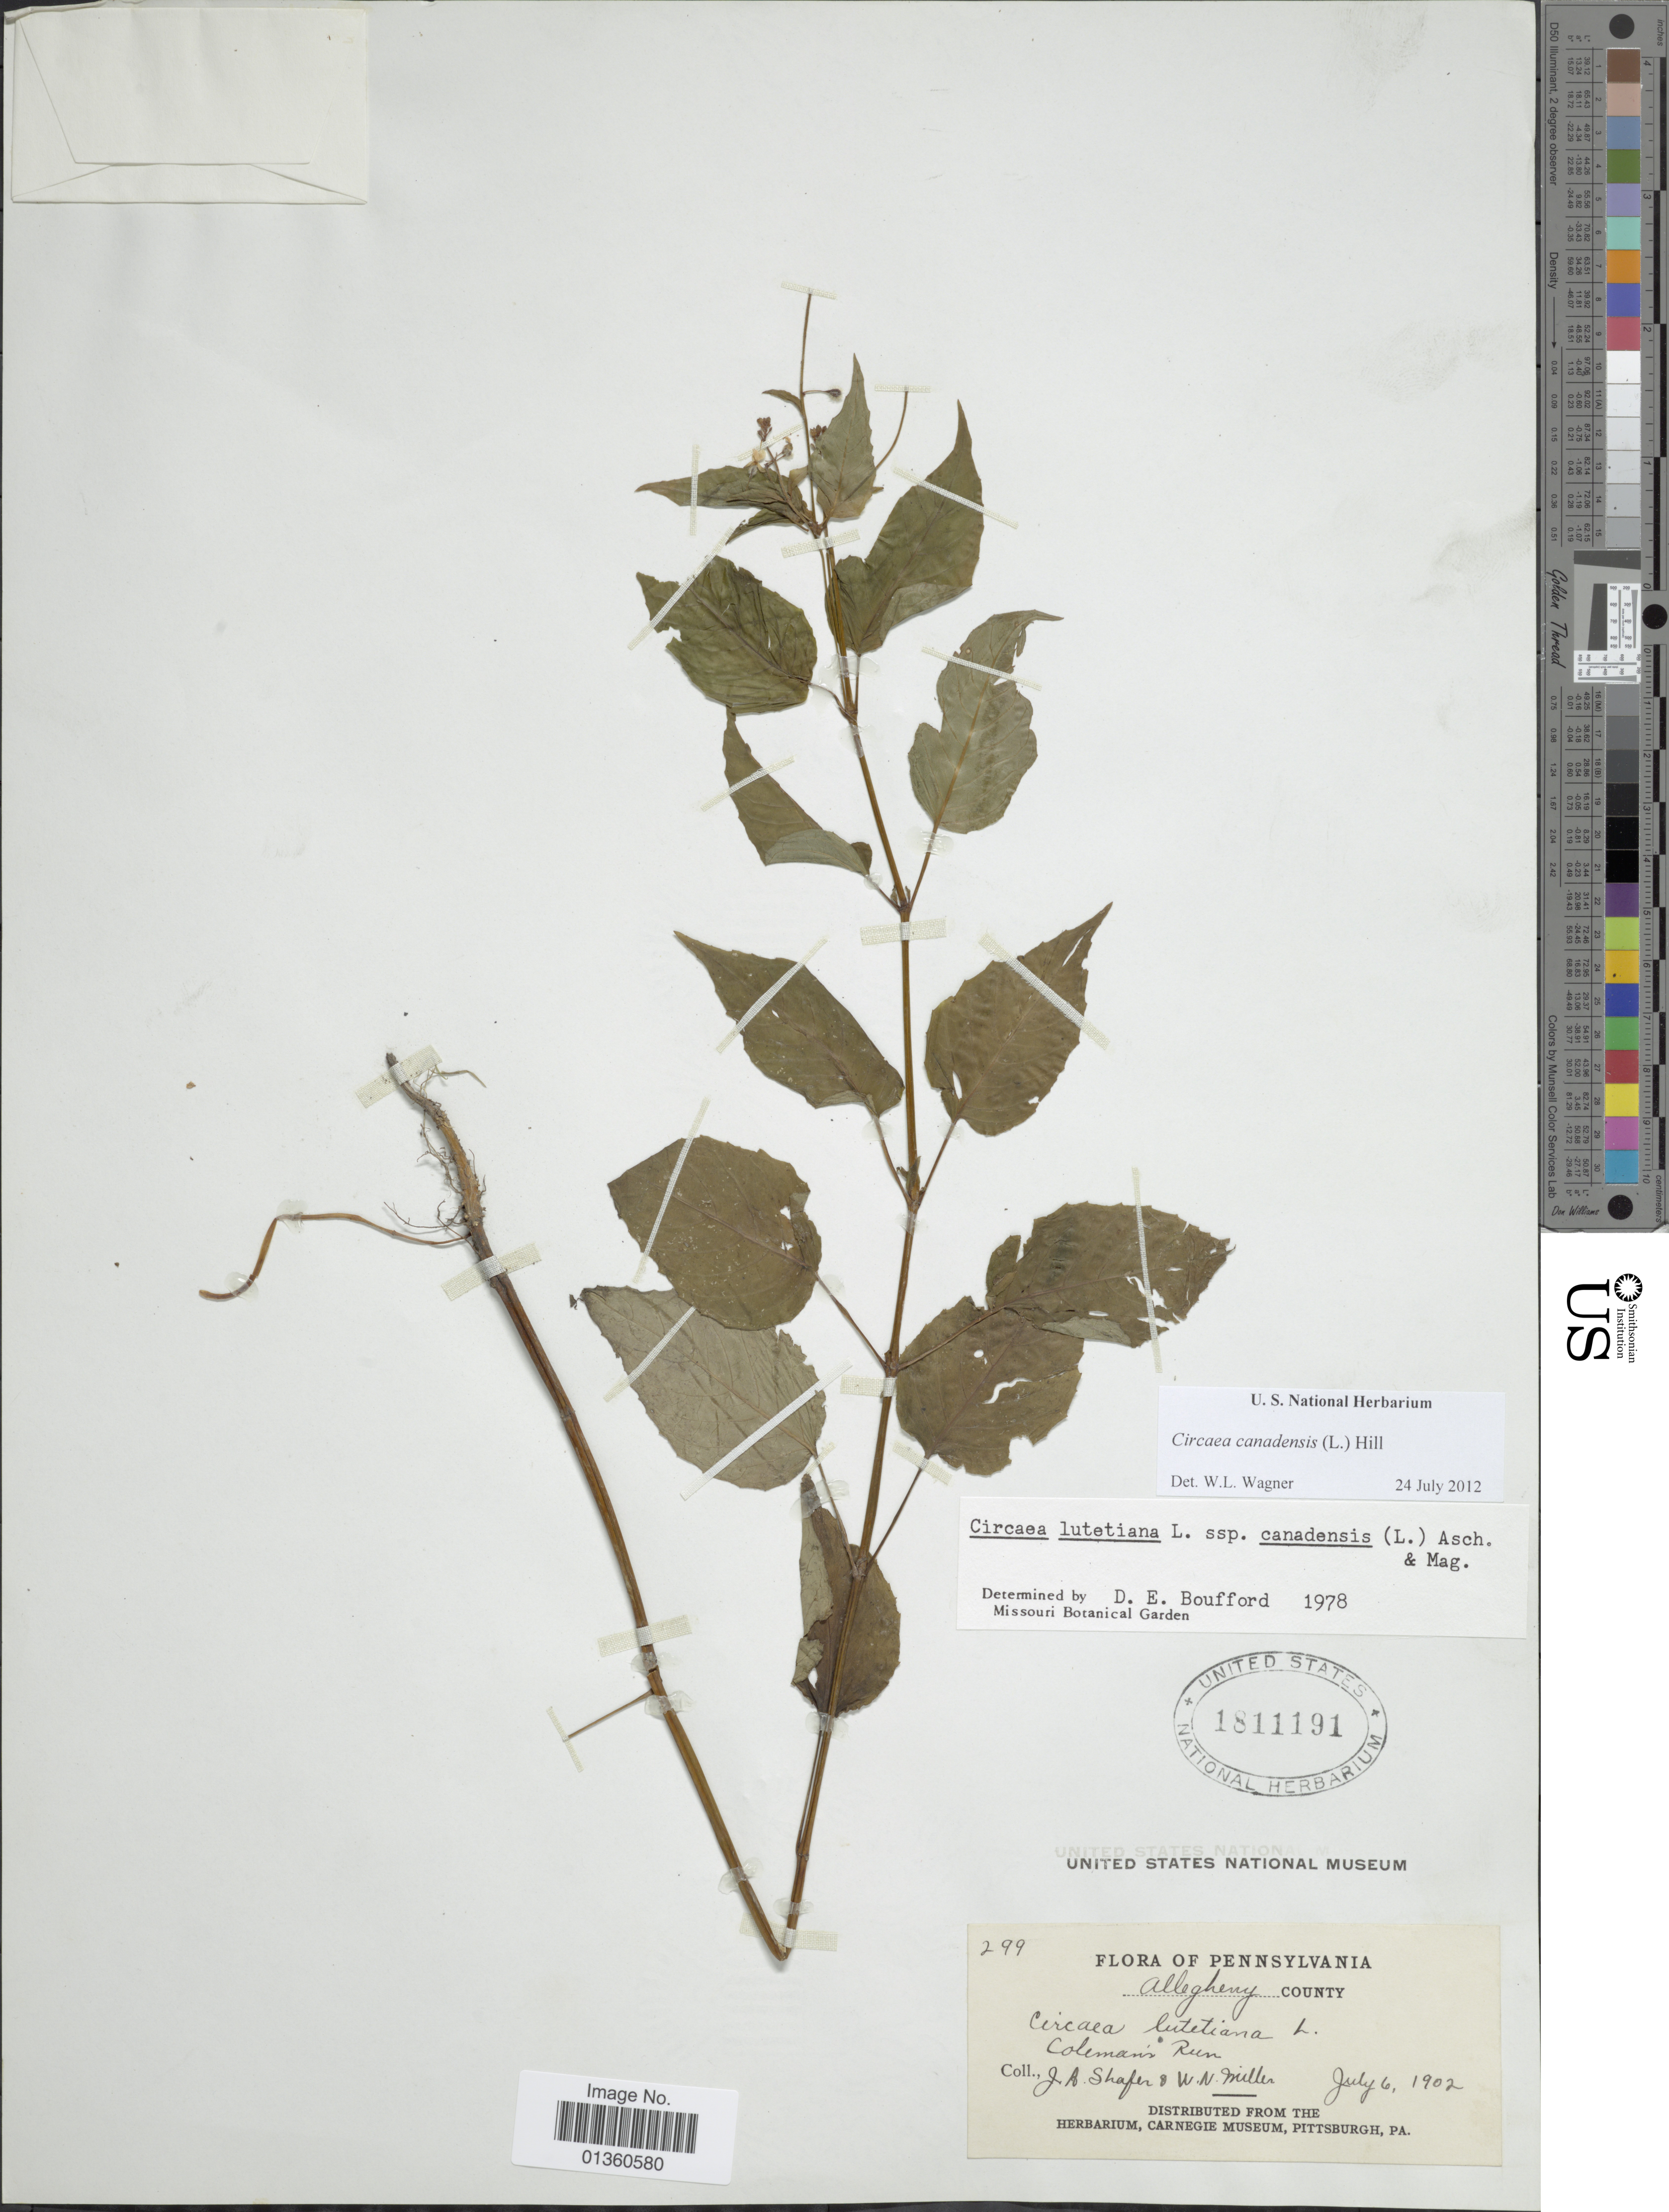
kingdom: Plantae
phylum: Tracheophyta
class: Magnoliopsida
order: Myrtales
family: Onagraceae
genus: Circaea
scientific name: Circaea canadensis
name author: (L.) Hill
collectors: J. A. Shafer & W. Miller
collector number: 299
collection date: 1902-07-06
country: United States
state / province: Pennsylvania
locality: Allegheny County. Coleman's Run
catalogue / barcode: US 1811191